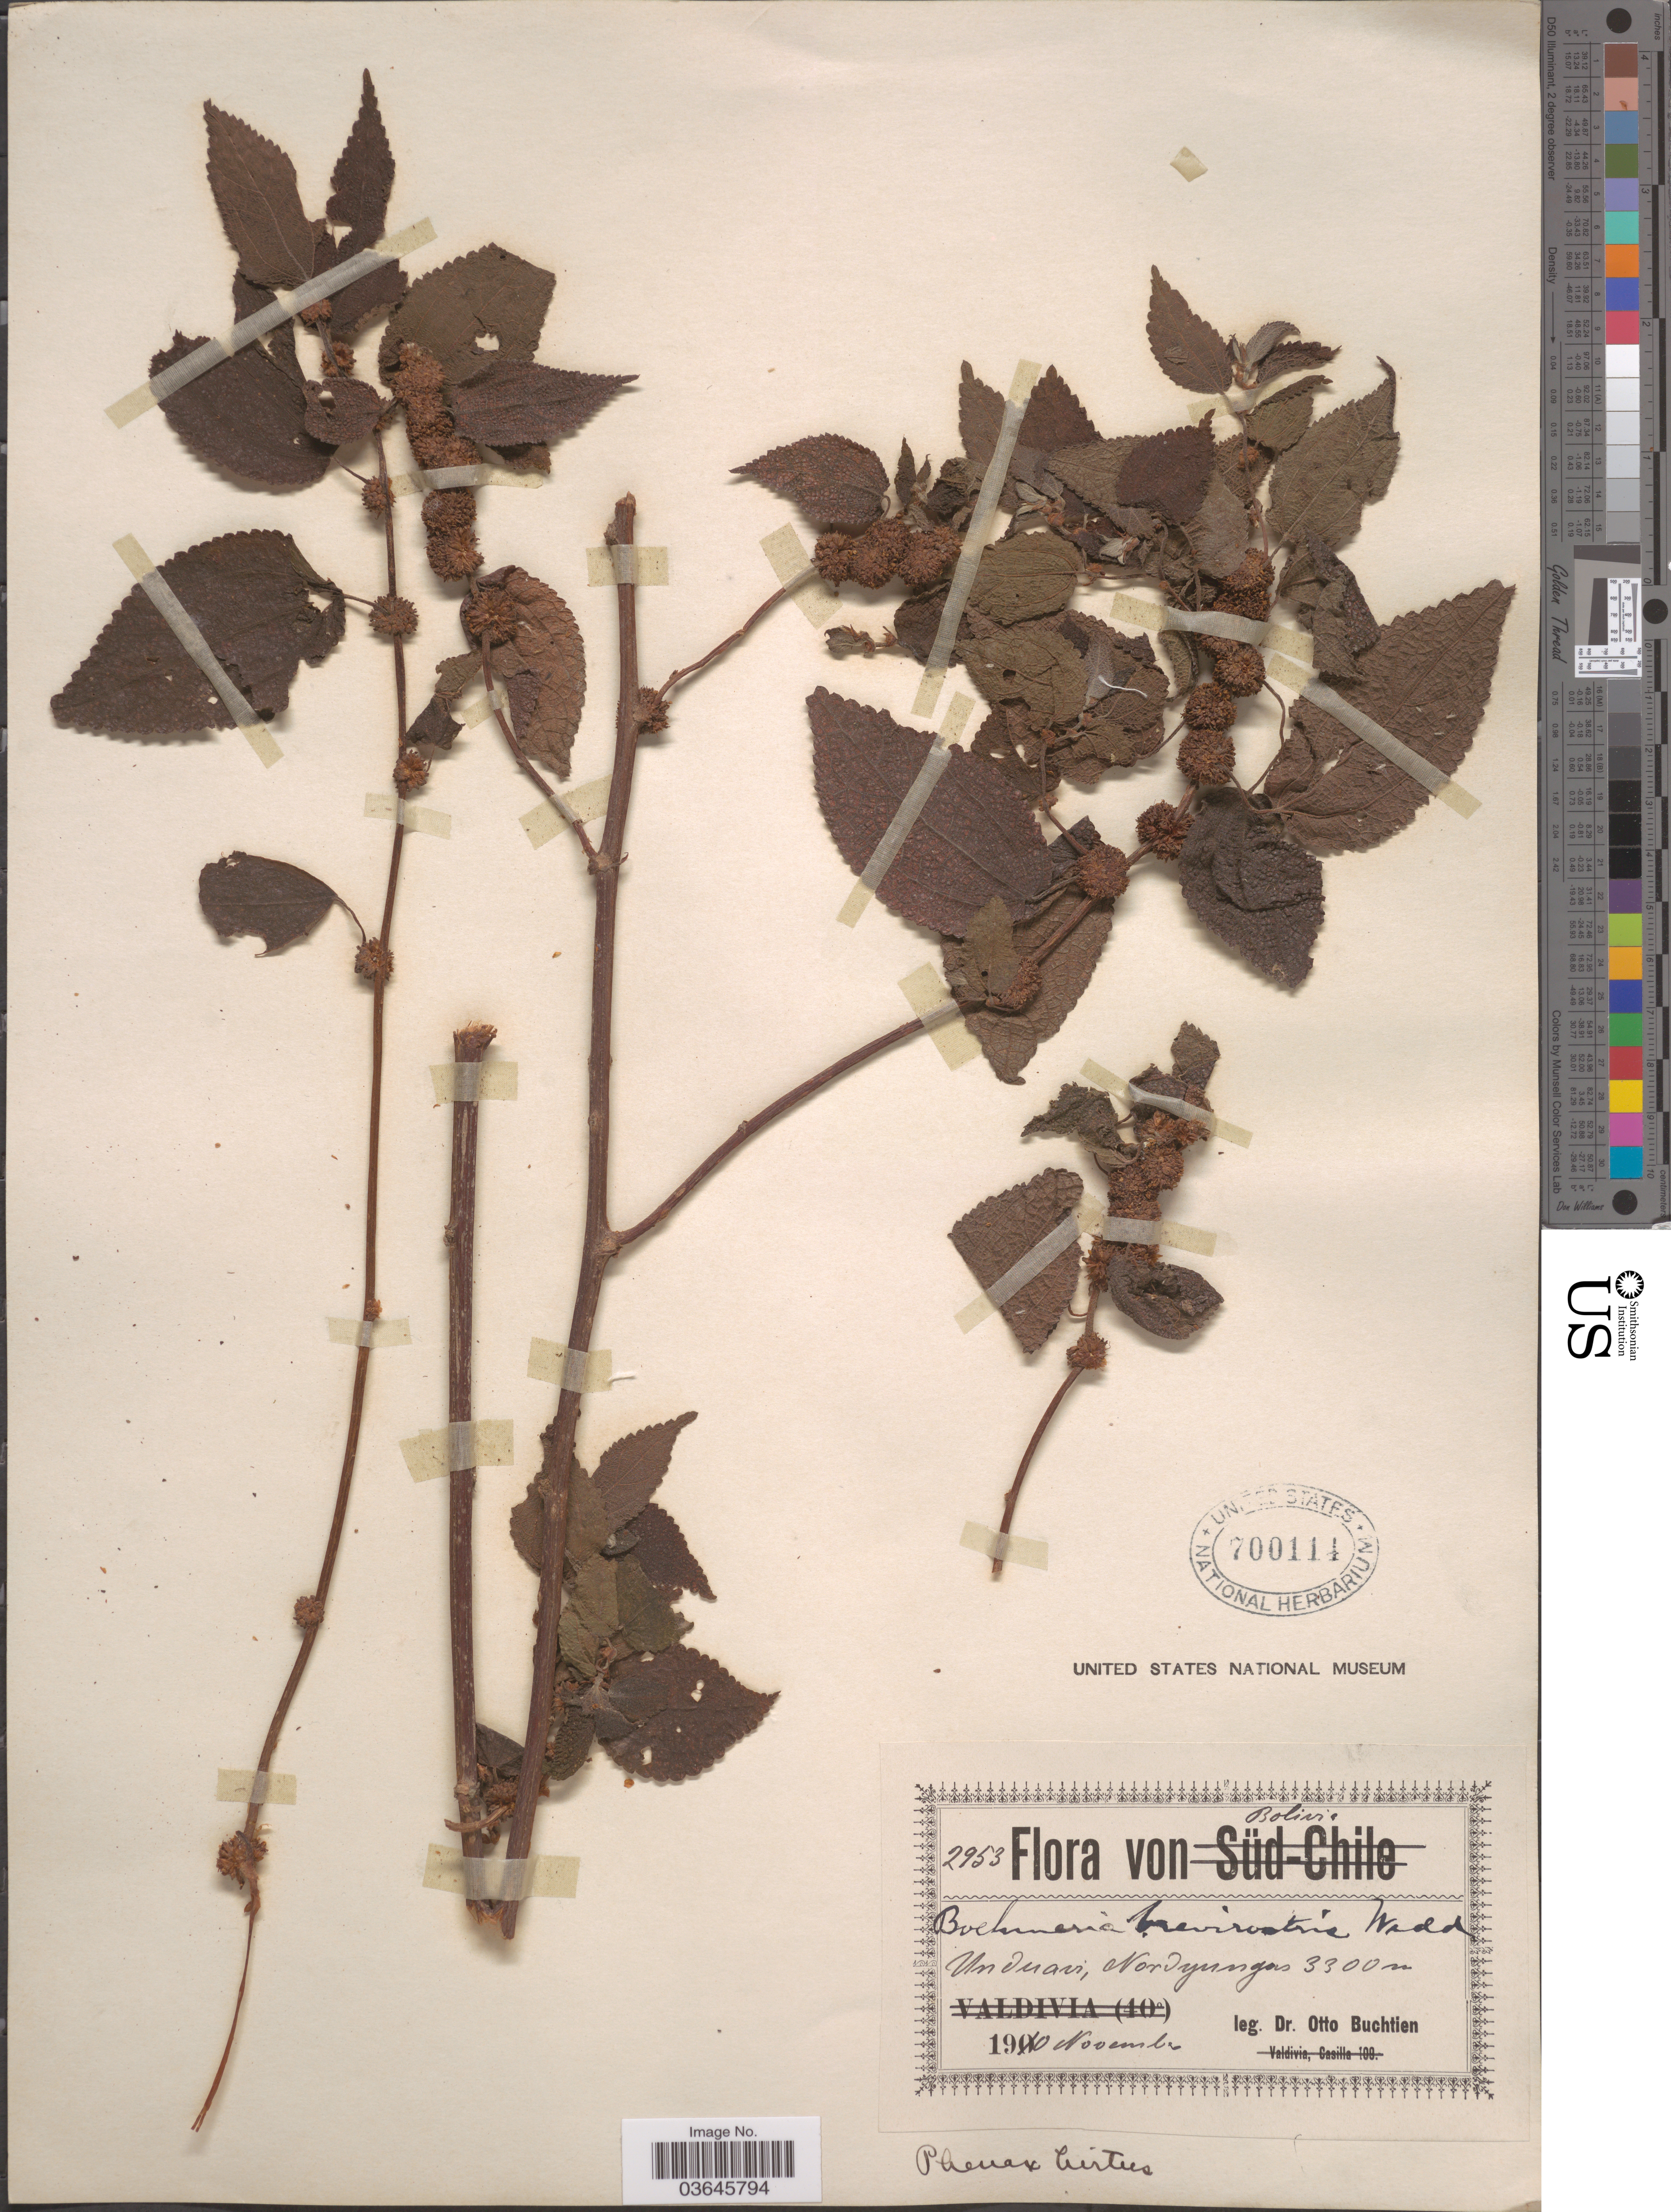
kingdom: Plantae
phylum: Tracheophyta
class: Magnoliopsida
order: Rosales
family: Urticaceae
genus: Phenax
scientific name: Phenax hirtus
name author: (Sw.) Wedd.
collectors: O. Buchtien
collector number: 2953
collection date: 1910-11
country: Bolivia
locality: Unduavi, Nordyungas.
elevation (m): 3300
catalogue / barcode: US 700114